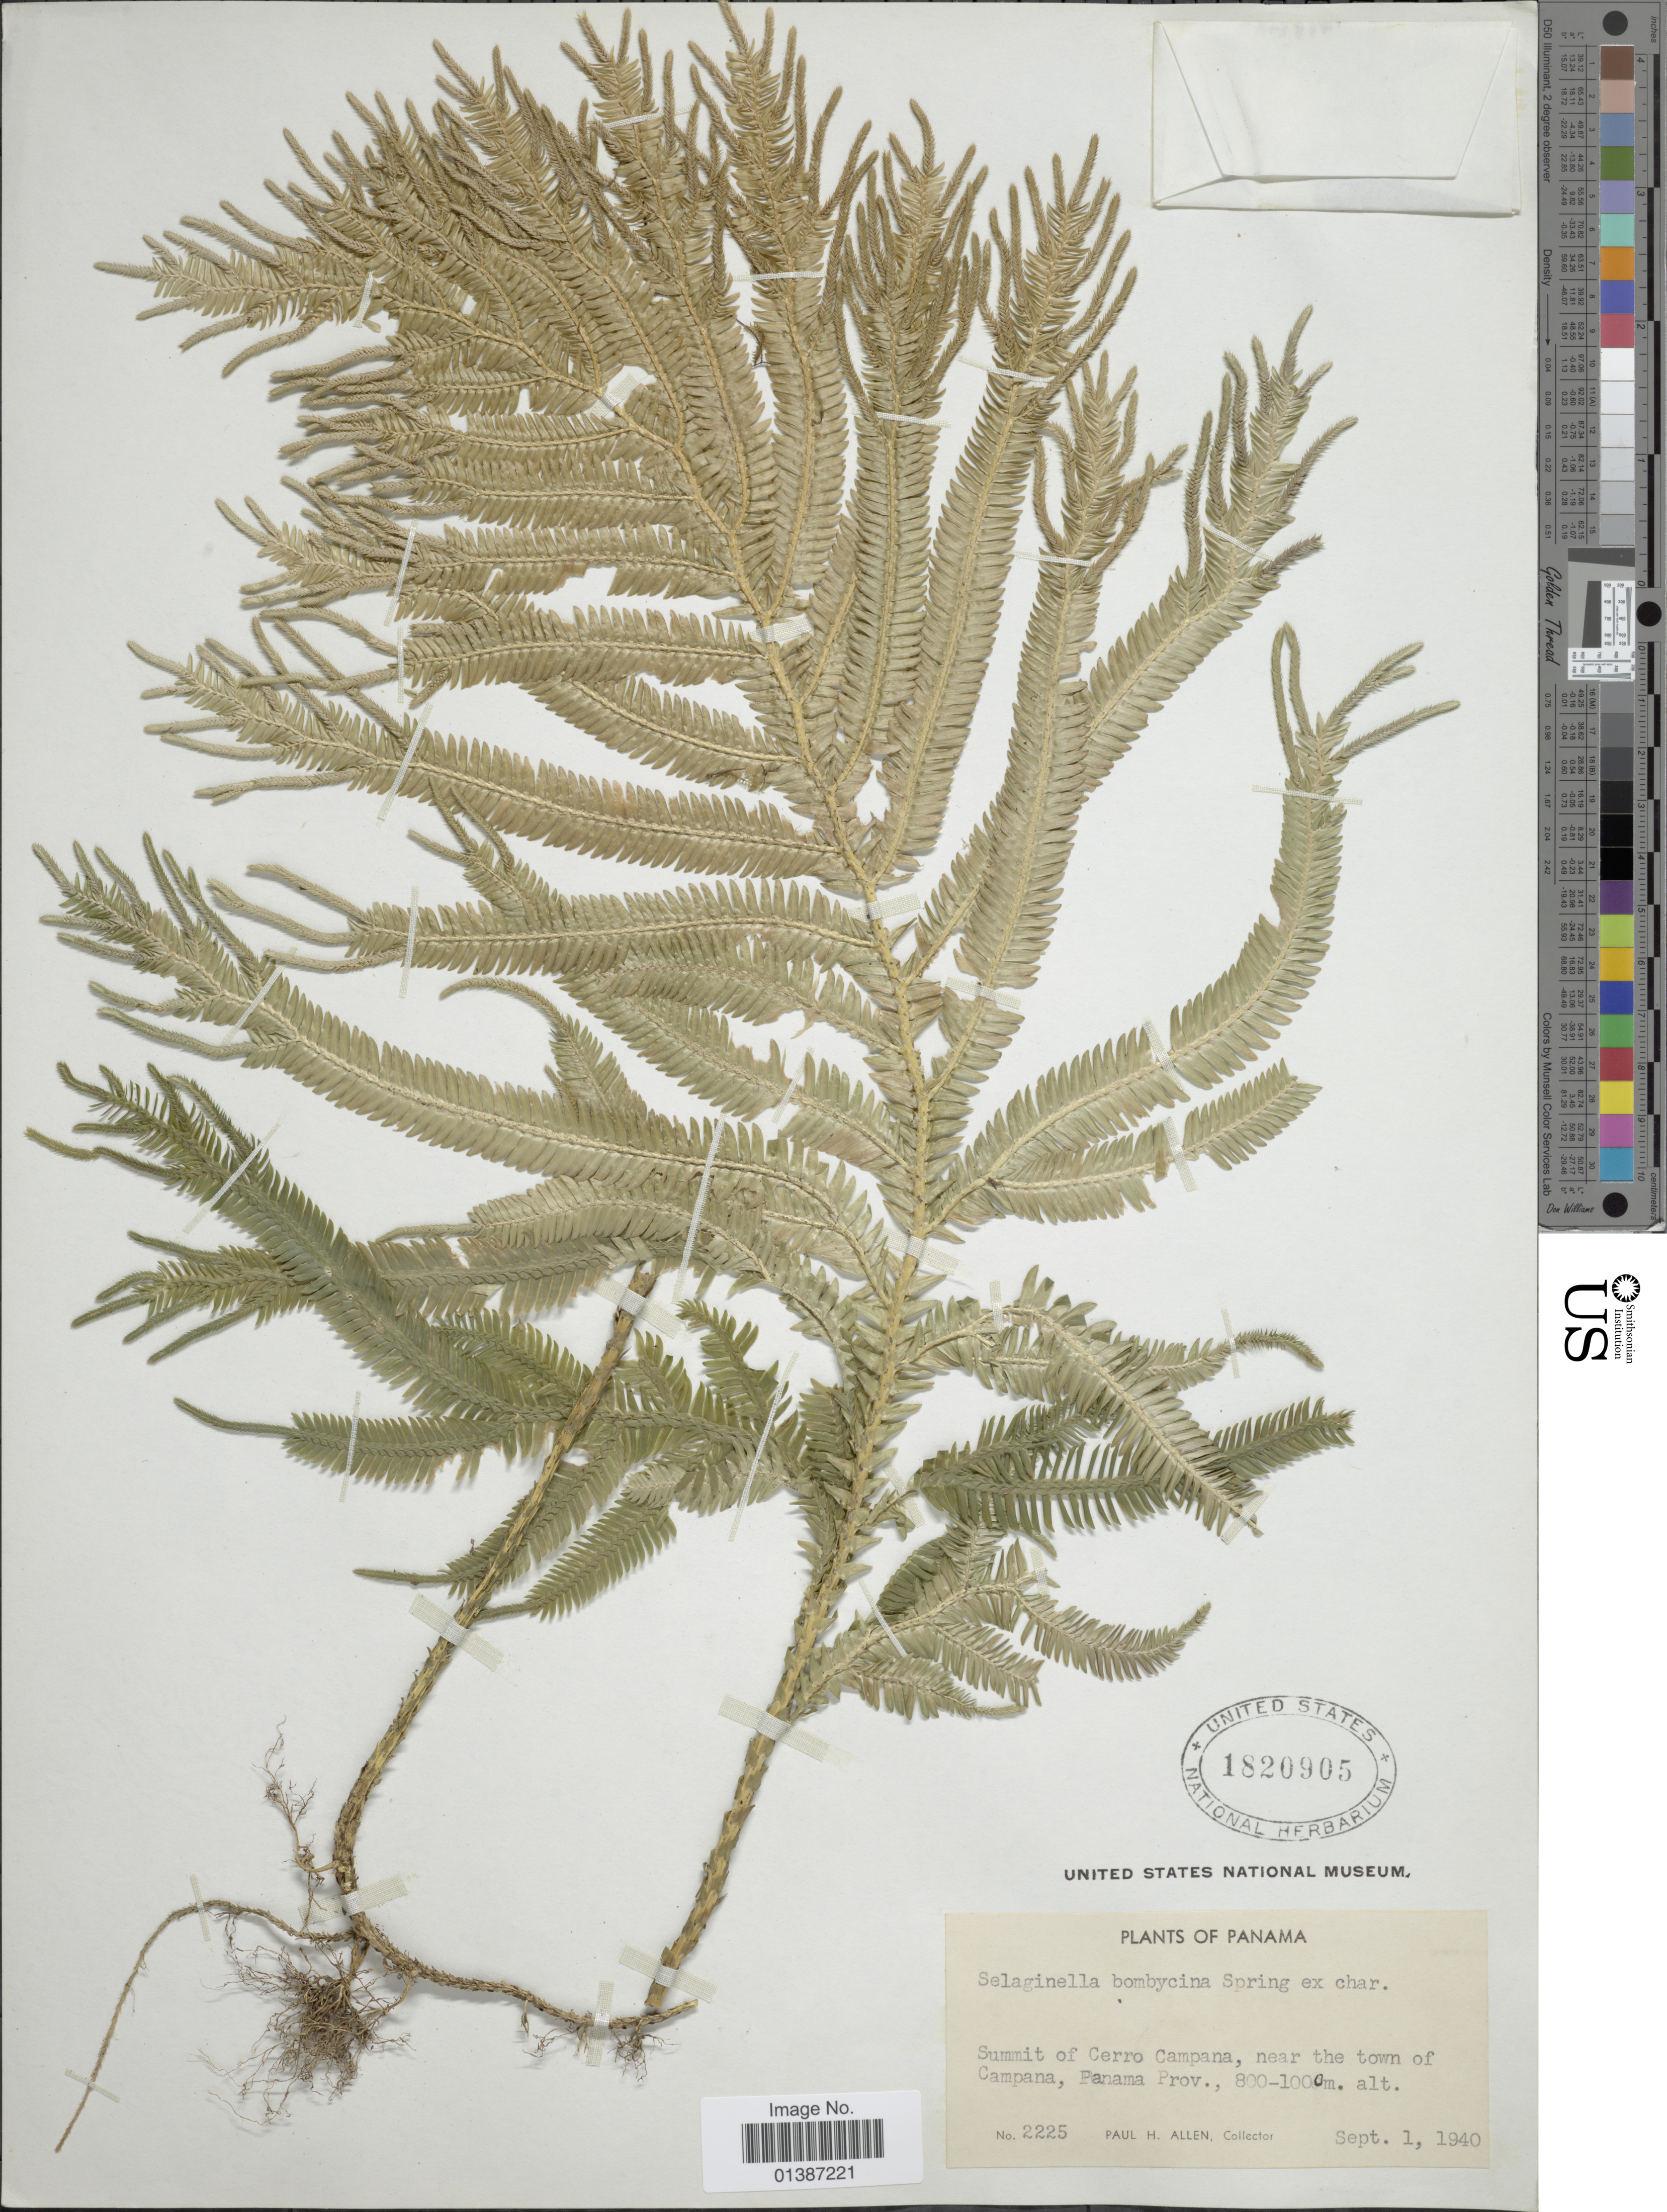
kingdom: Plantae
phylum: Tracheophyta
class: Lycopodiopsida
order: Selaginellales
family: Selaginellaceae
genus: Selaginella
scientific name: Selaginella bombycina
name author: Spring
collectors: P. H. Allen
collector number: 2225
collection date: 1940-09-01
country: Panama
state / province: Panamá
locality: Summit of Cerro Campana, near the town of Campana, Panama Prov.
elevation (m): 800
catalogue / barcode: US 1820905